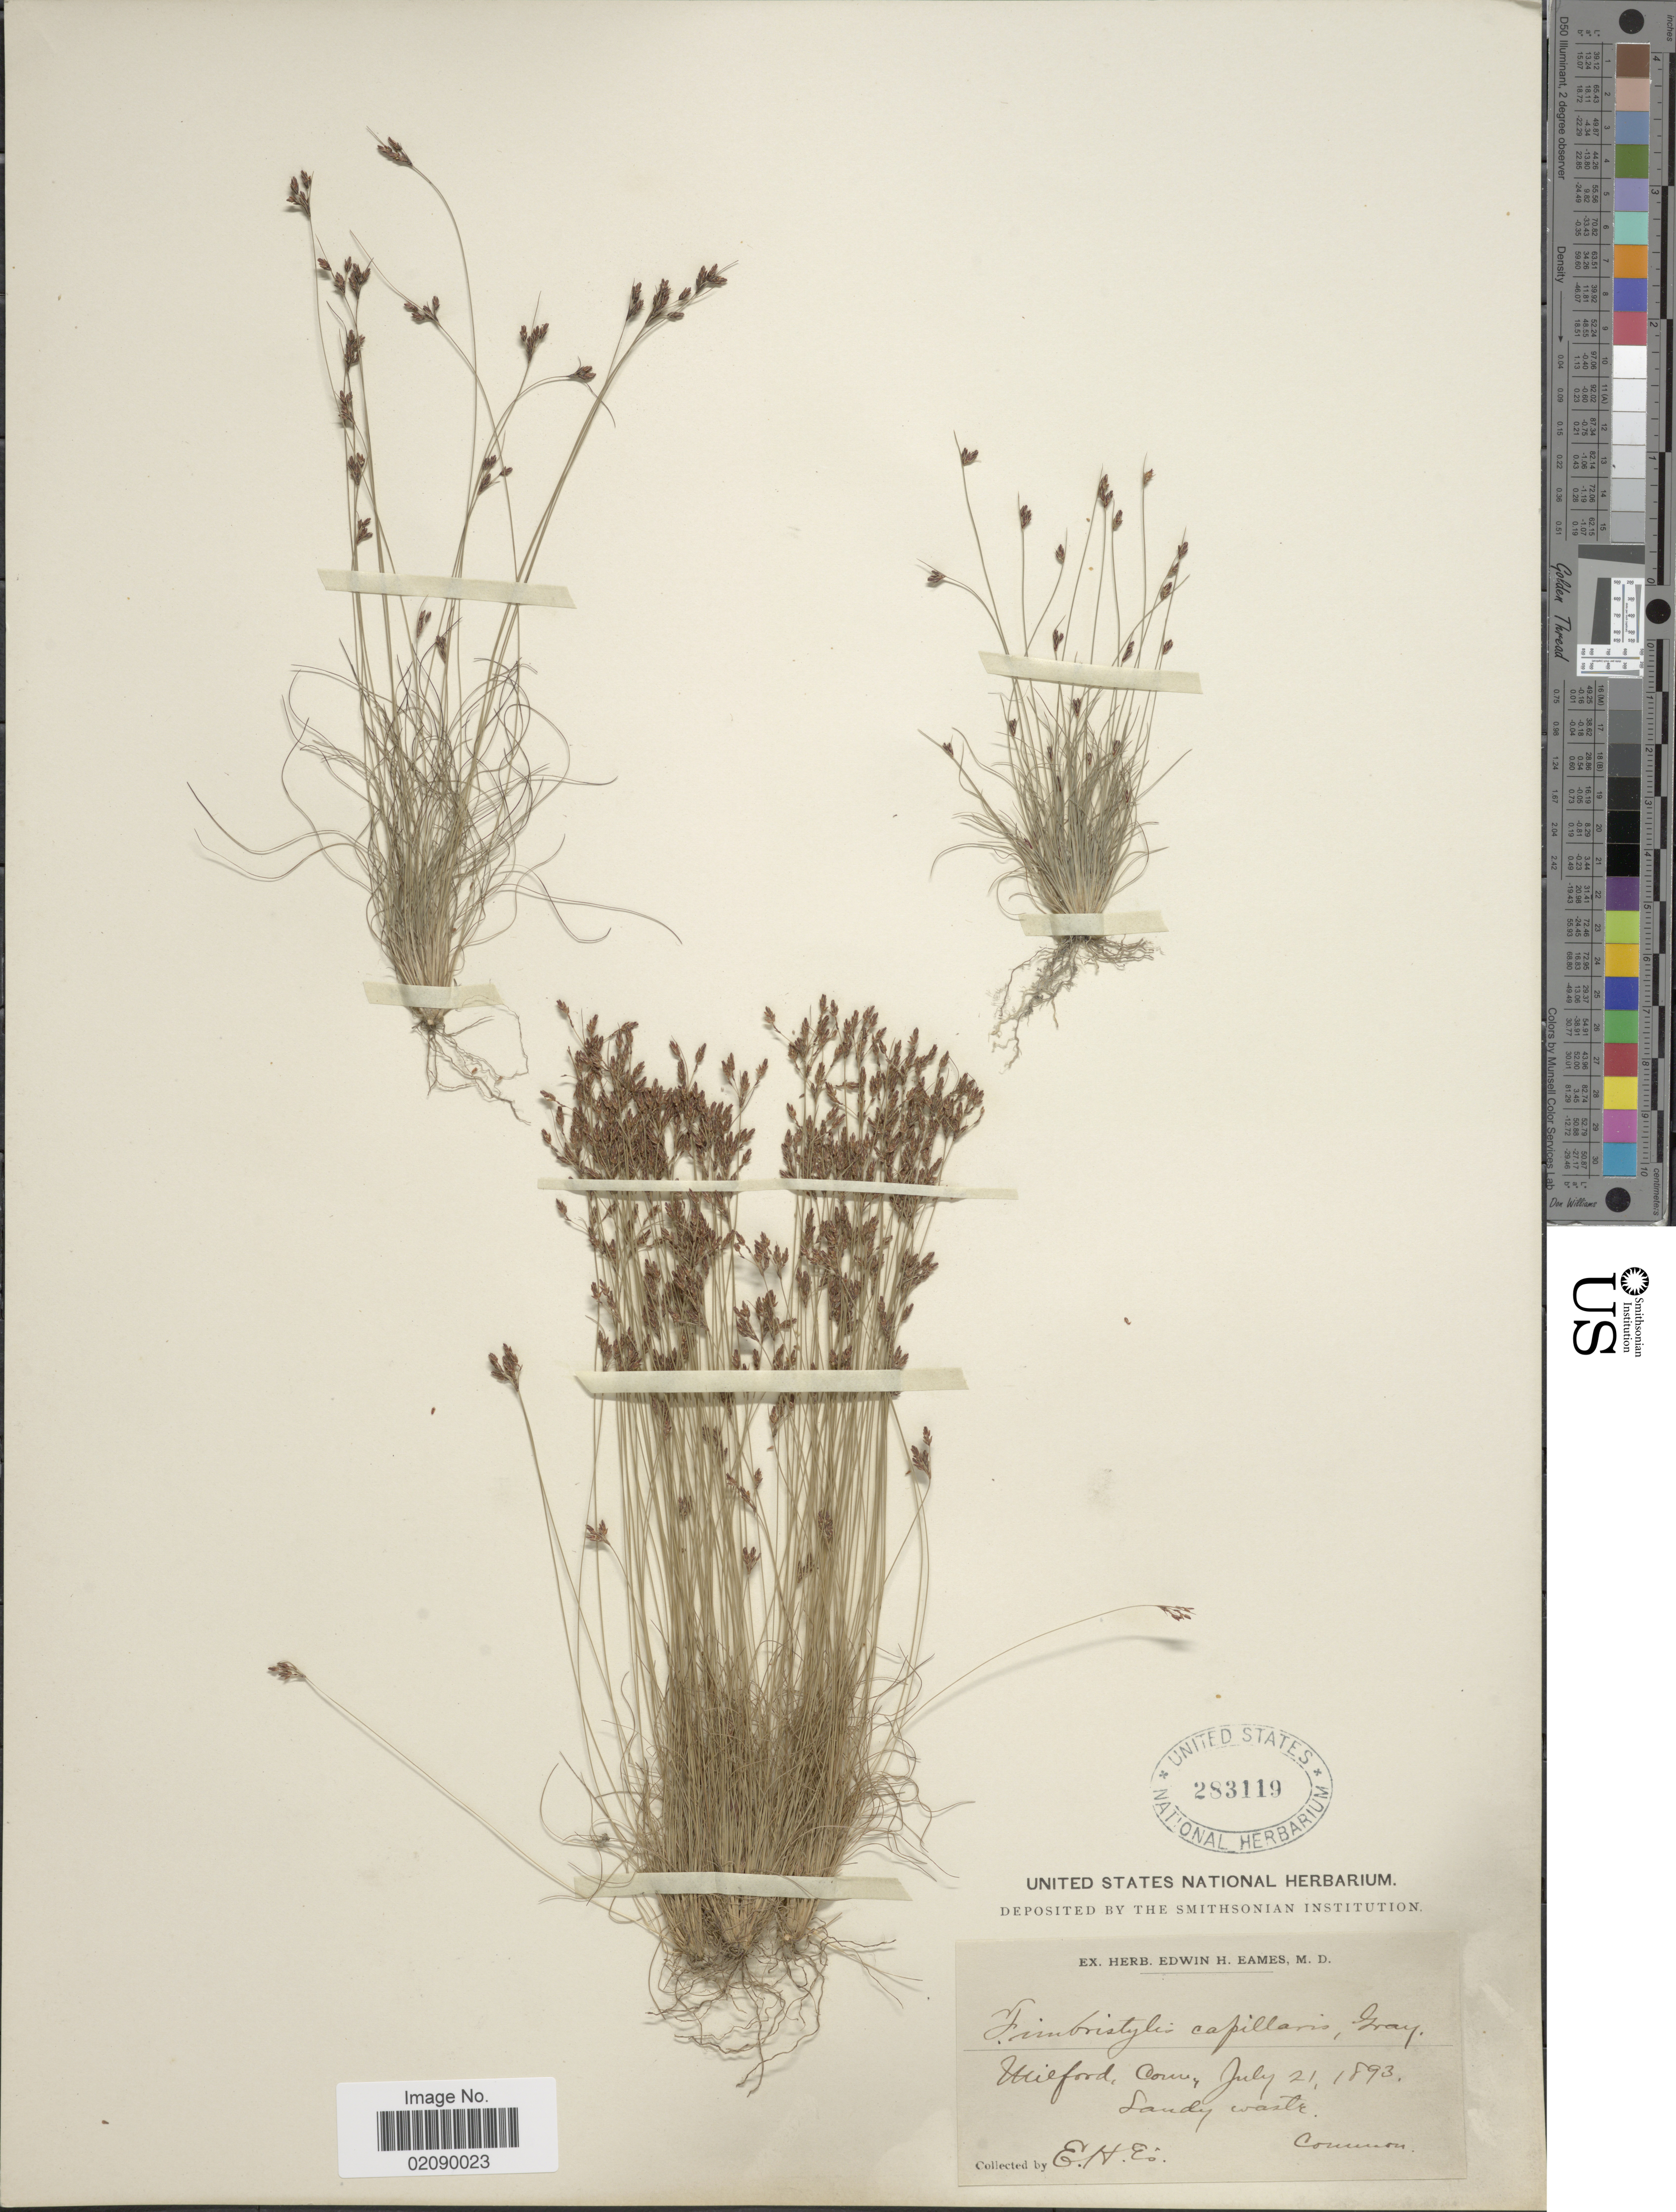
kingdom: Plantae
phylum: Tracheophyta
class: Liliopsida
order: Poales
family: Cyperaceae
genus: Bulbostylis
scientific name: Bulbostylis capillaris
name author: (L.) Kunth ex C.B. Clarke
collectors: E. H. Eames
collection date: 1893-07-21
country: United States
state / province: Connecticut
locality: Milford, Conn, Sandy waste, Common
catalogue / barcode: US 283119